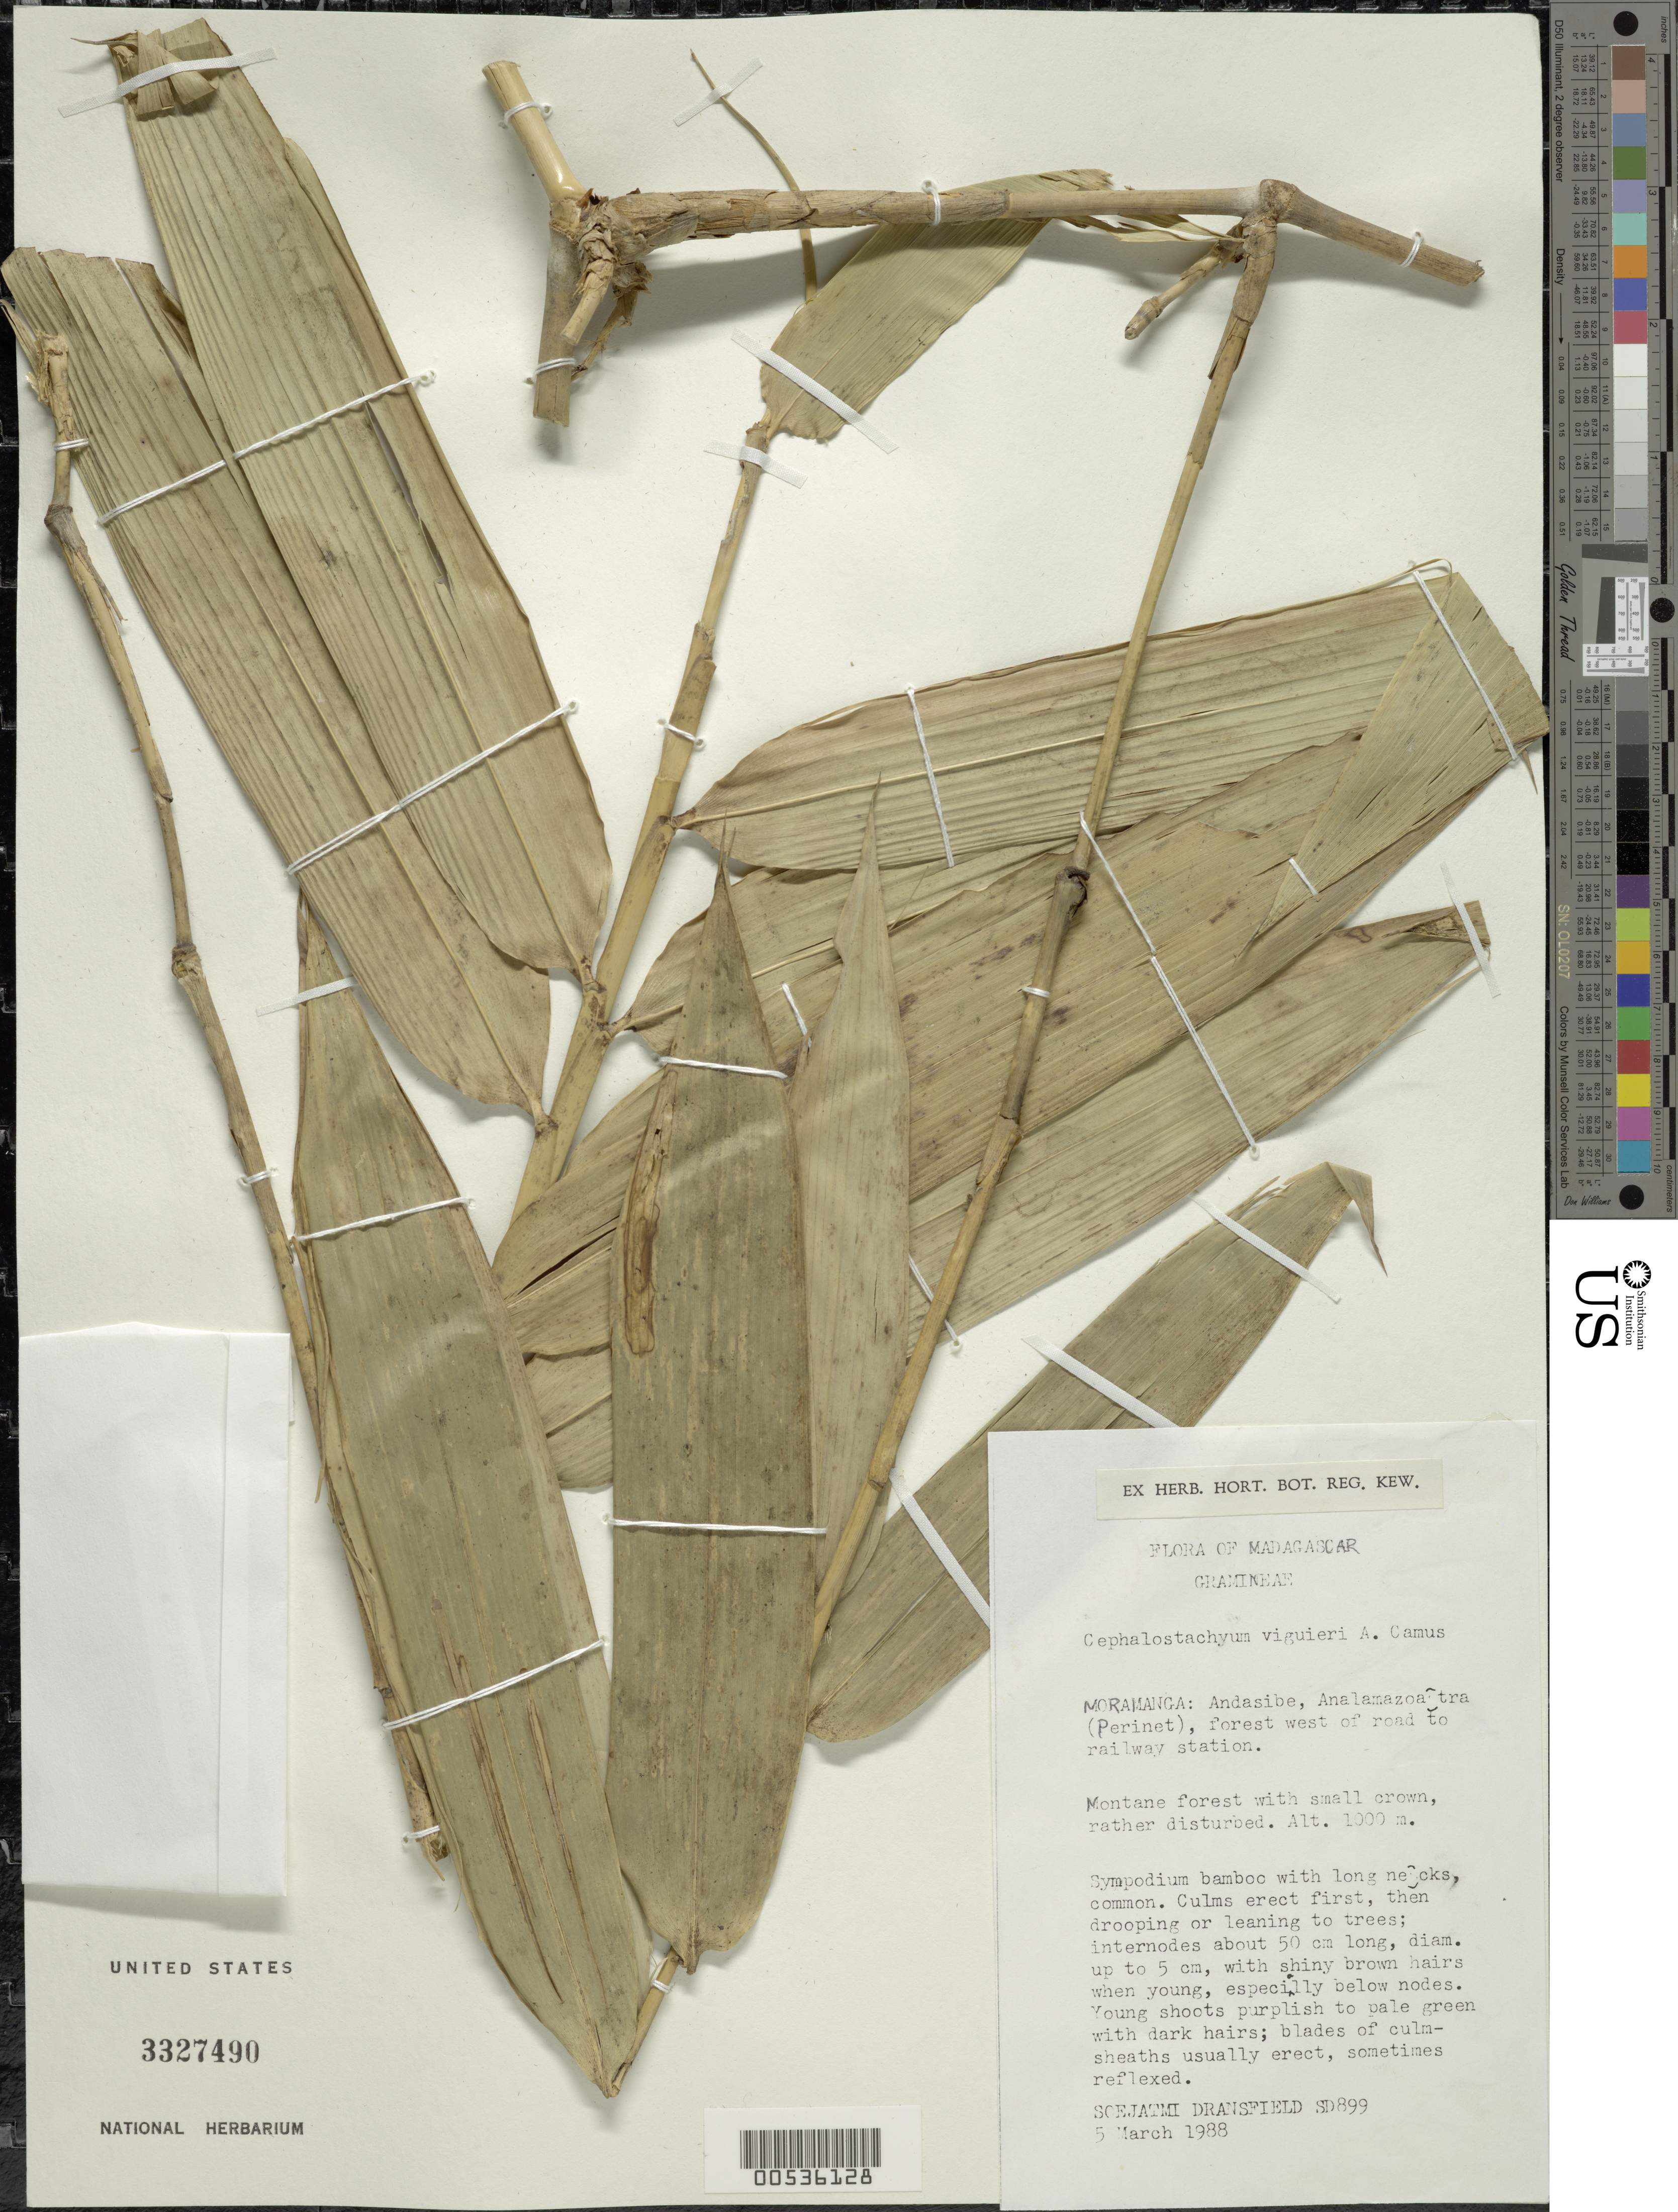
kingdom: Plantae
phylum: Tracheophyta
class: Liliopsida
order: Poales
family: Poaceae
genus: Cephalostachyum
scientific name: Cephalostachyum viguieri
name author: A. Camus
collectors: S. Dransfield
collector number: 899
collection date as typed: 05 Mar 1988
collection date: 1988-03-05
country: Madagascar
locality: Moromanga, andasibe, analamazoatra (perinet)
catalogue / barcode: US 3327490